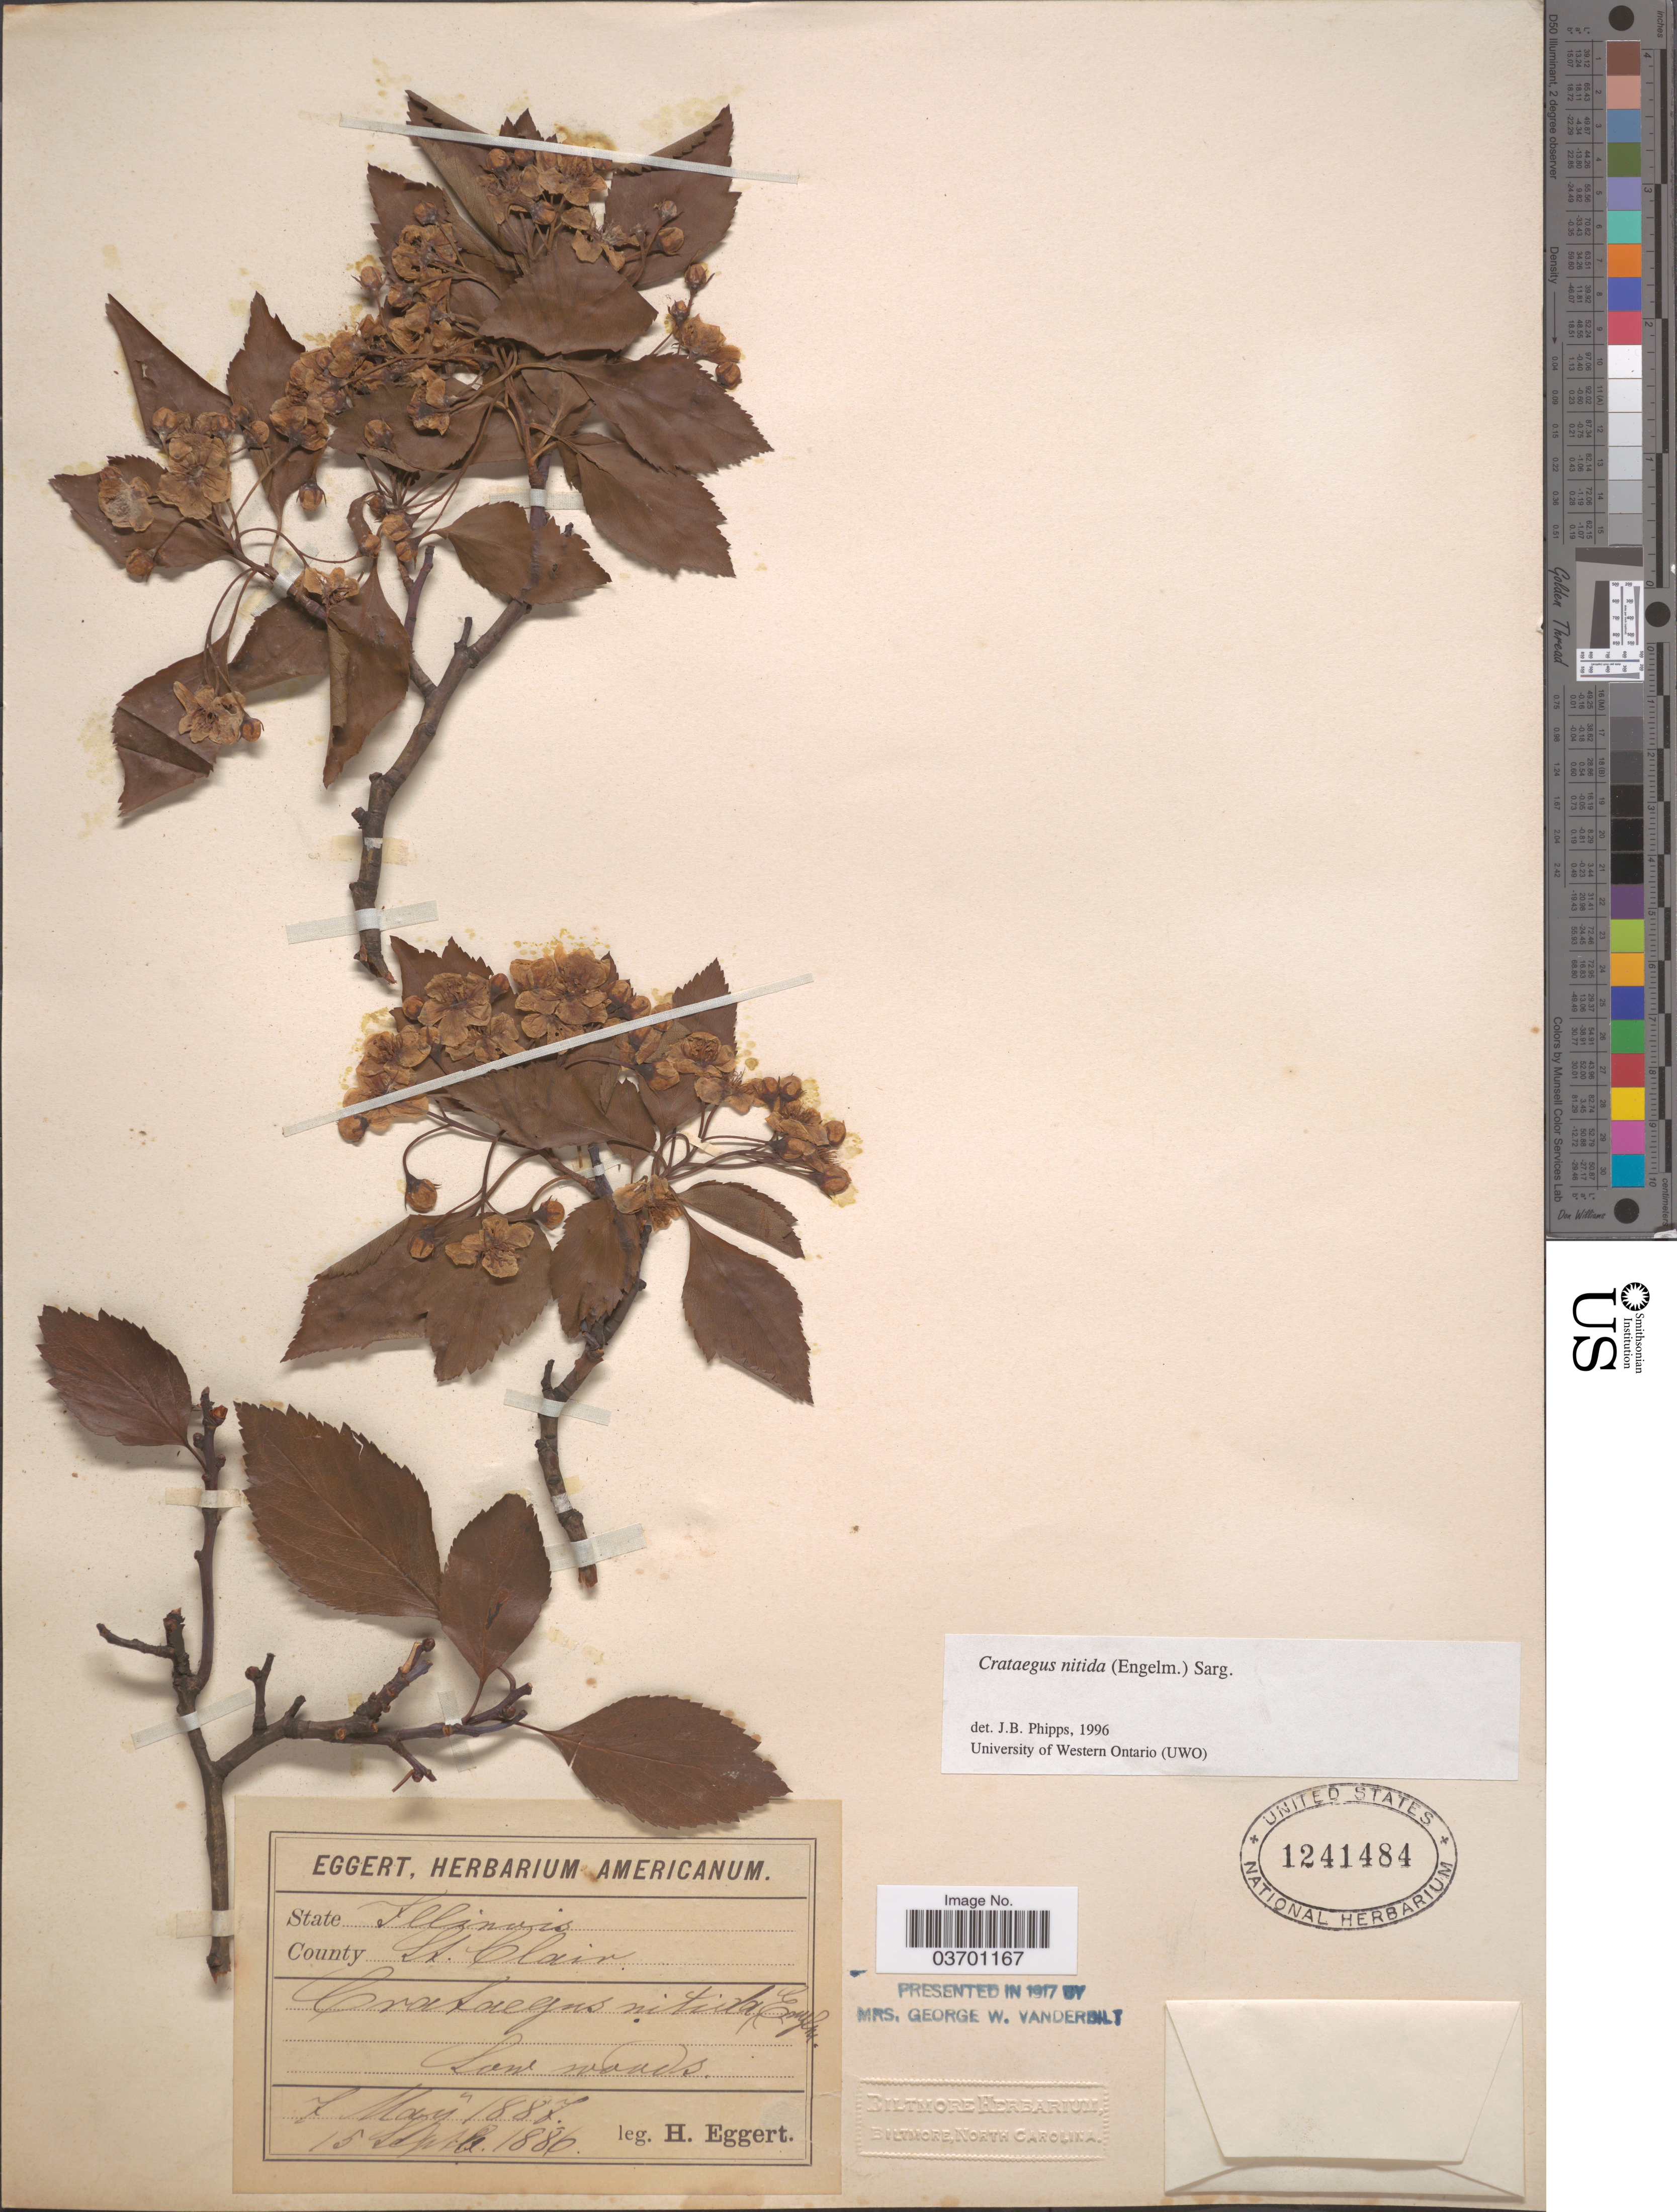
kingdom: Plantae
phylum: Tracheophyta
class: Magnoliopsida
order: Rosales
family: Rosaceae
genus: Crataegus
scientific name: Crataegus nitida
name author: (Engelm. ex Britton & N.E. Br.) Sarg.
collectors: H. Eggert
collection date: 1886-09-15/1887-05-07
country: United States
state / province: Illinois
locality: County St. Clair.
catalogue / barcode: US 1241484